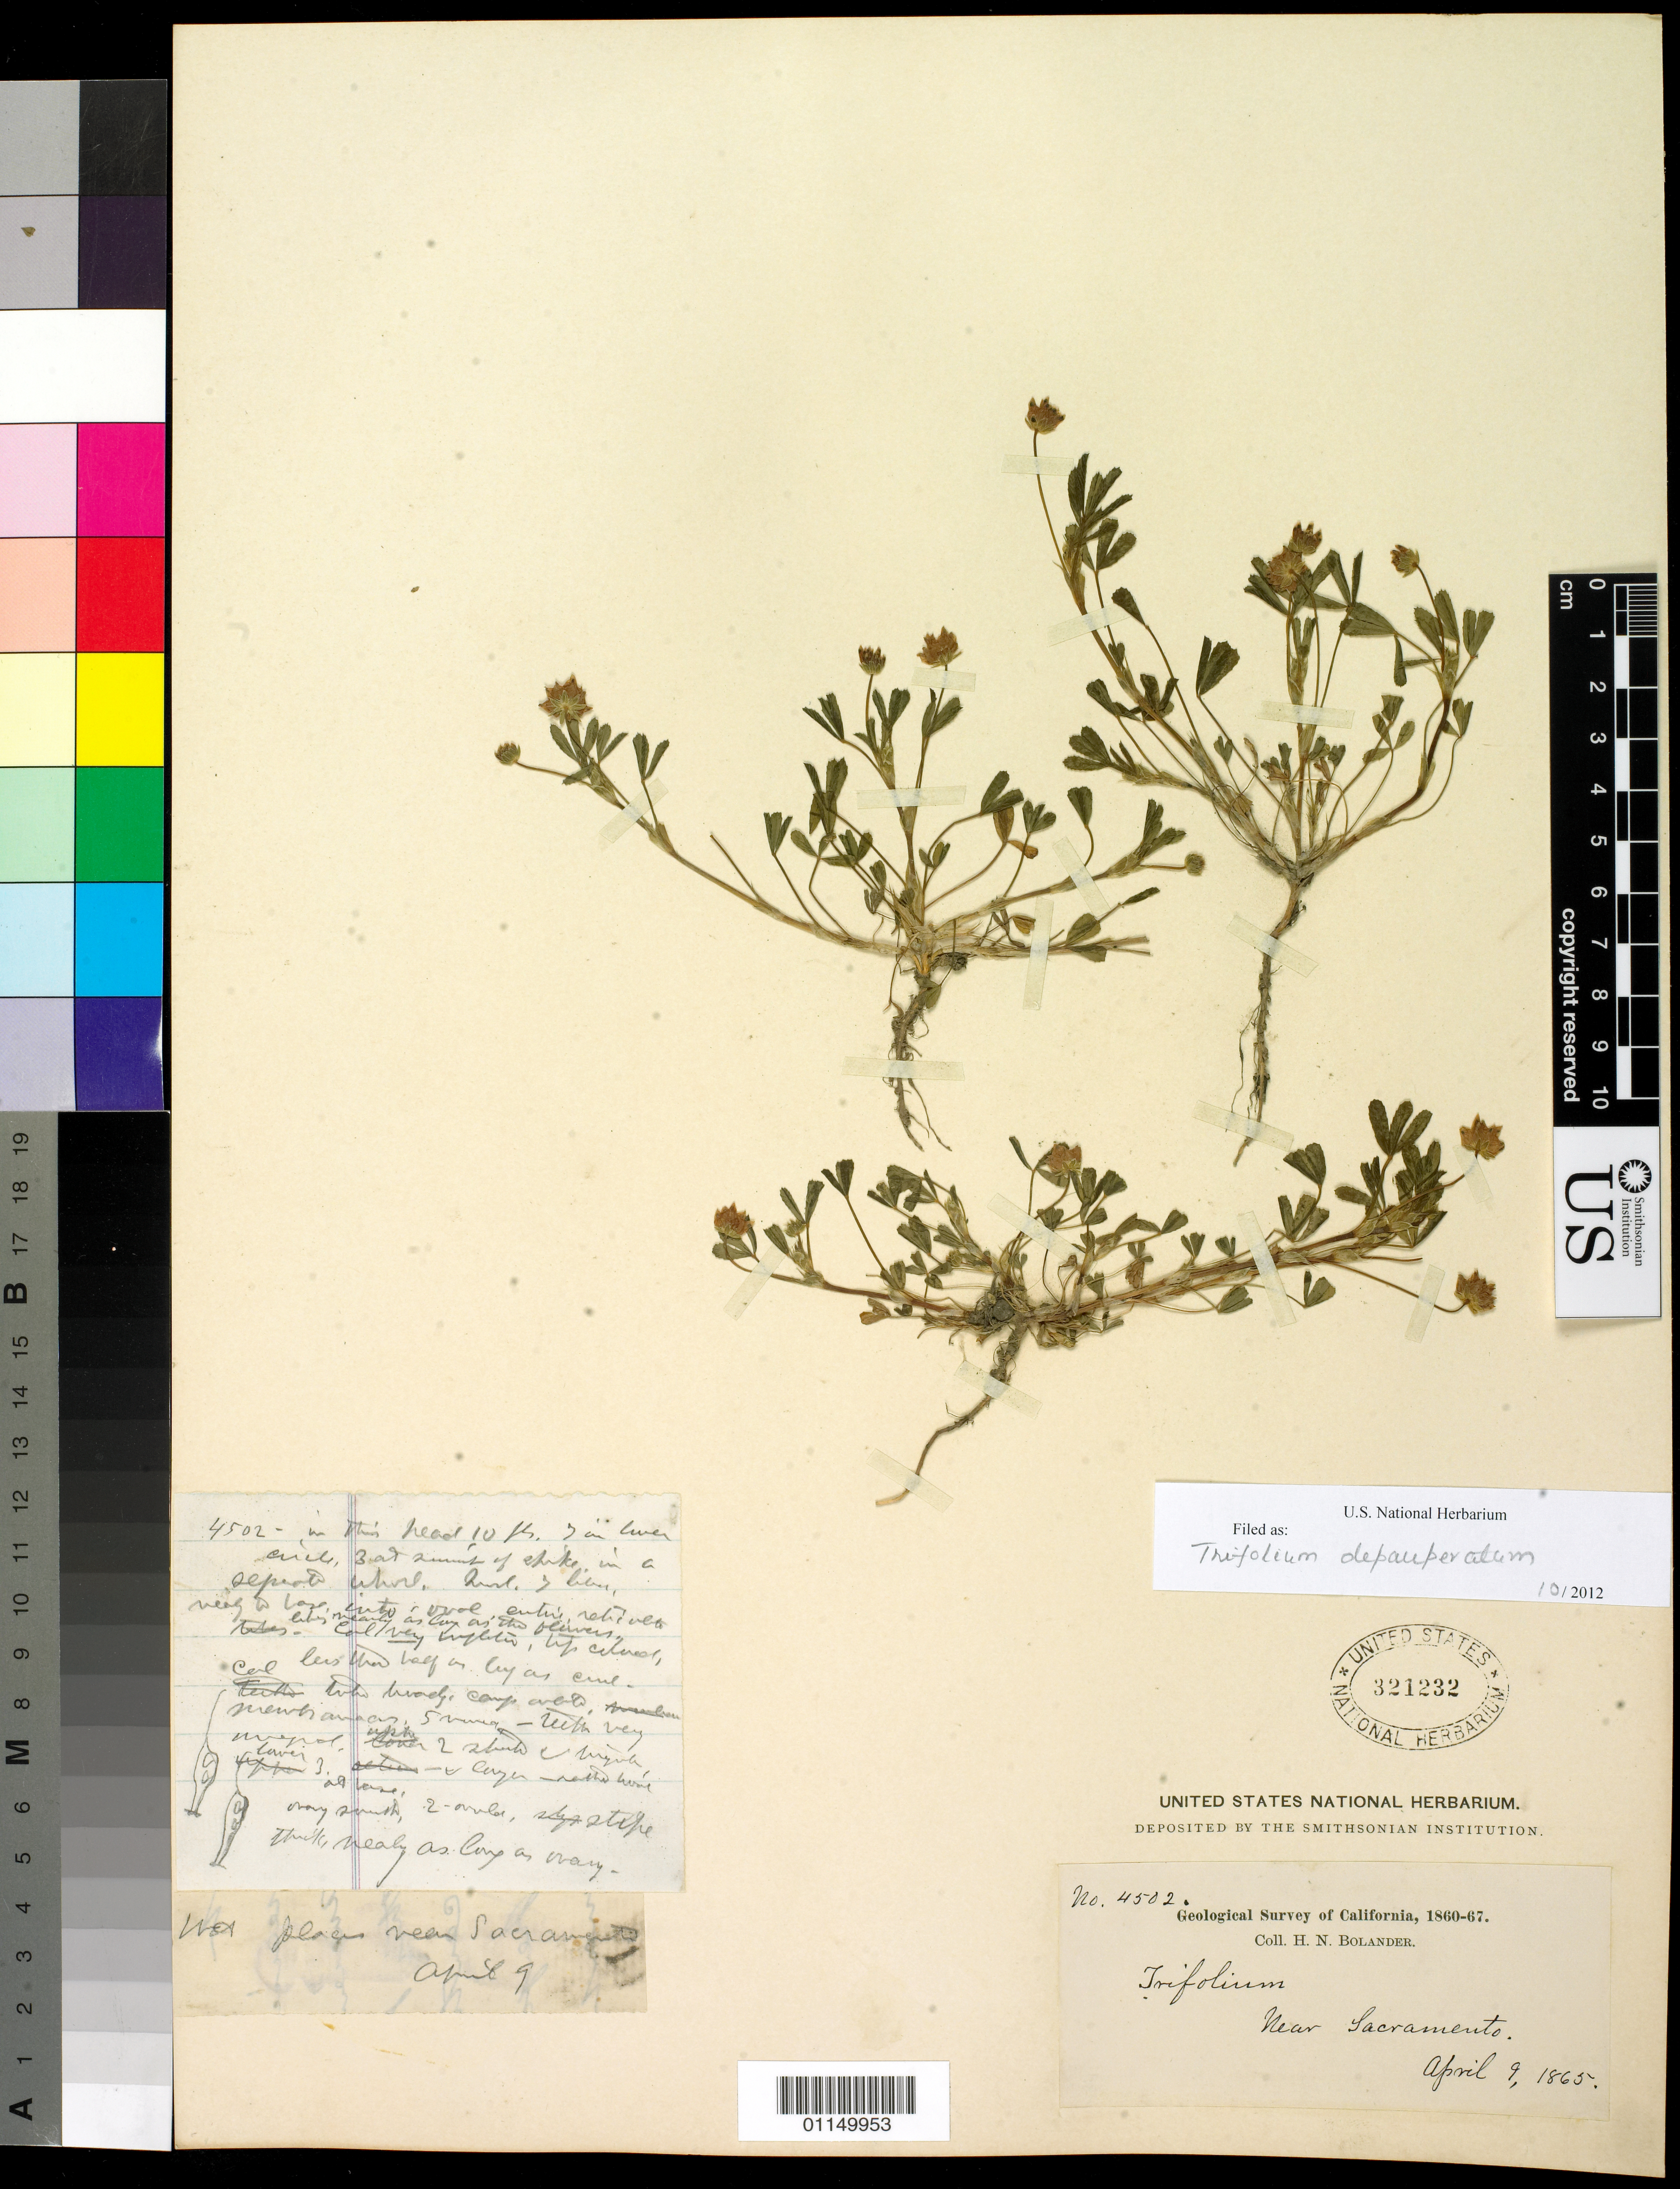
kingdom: Plantae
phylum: Tracheophyta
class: Magnoliopsida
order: Fabales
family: Fabaceae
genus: Trifolium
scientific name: Trifolium depauperatum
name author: Desv.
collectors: H. Bolander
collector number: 4502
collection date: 1865-04-09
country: United States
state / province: California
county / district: Sacramento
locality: Near Sacramento.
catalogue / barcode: US 321232